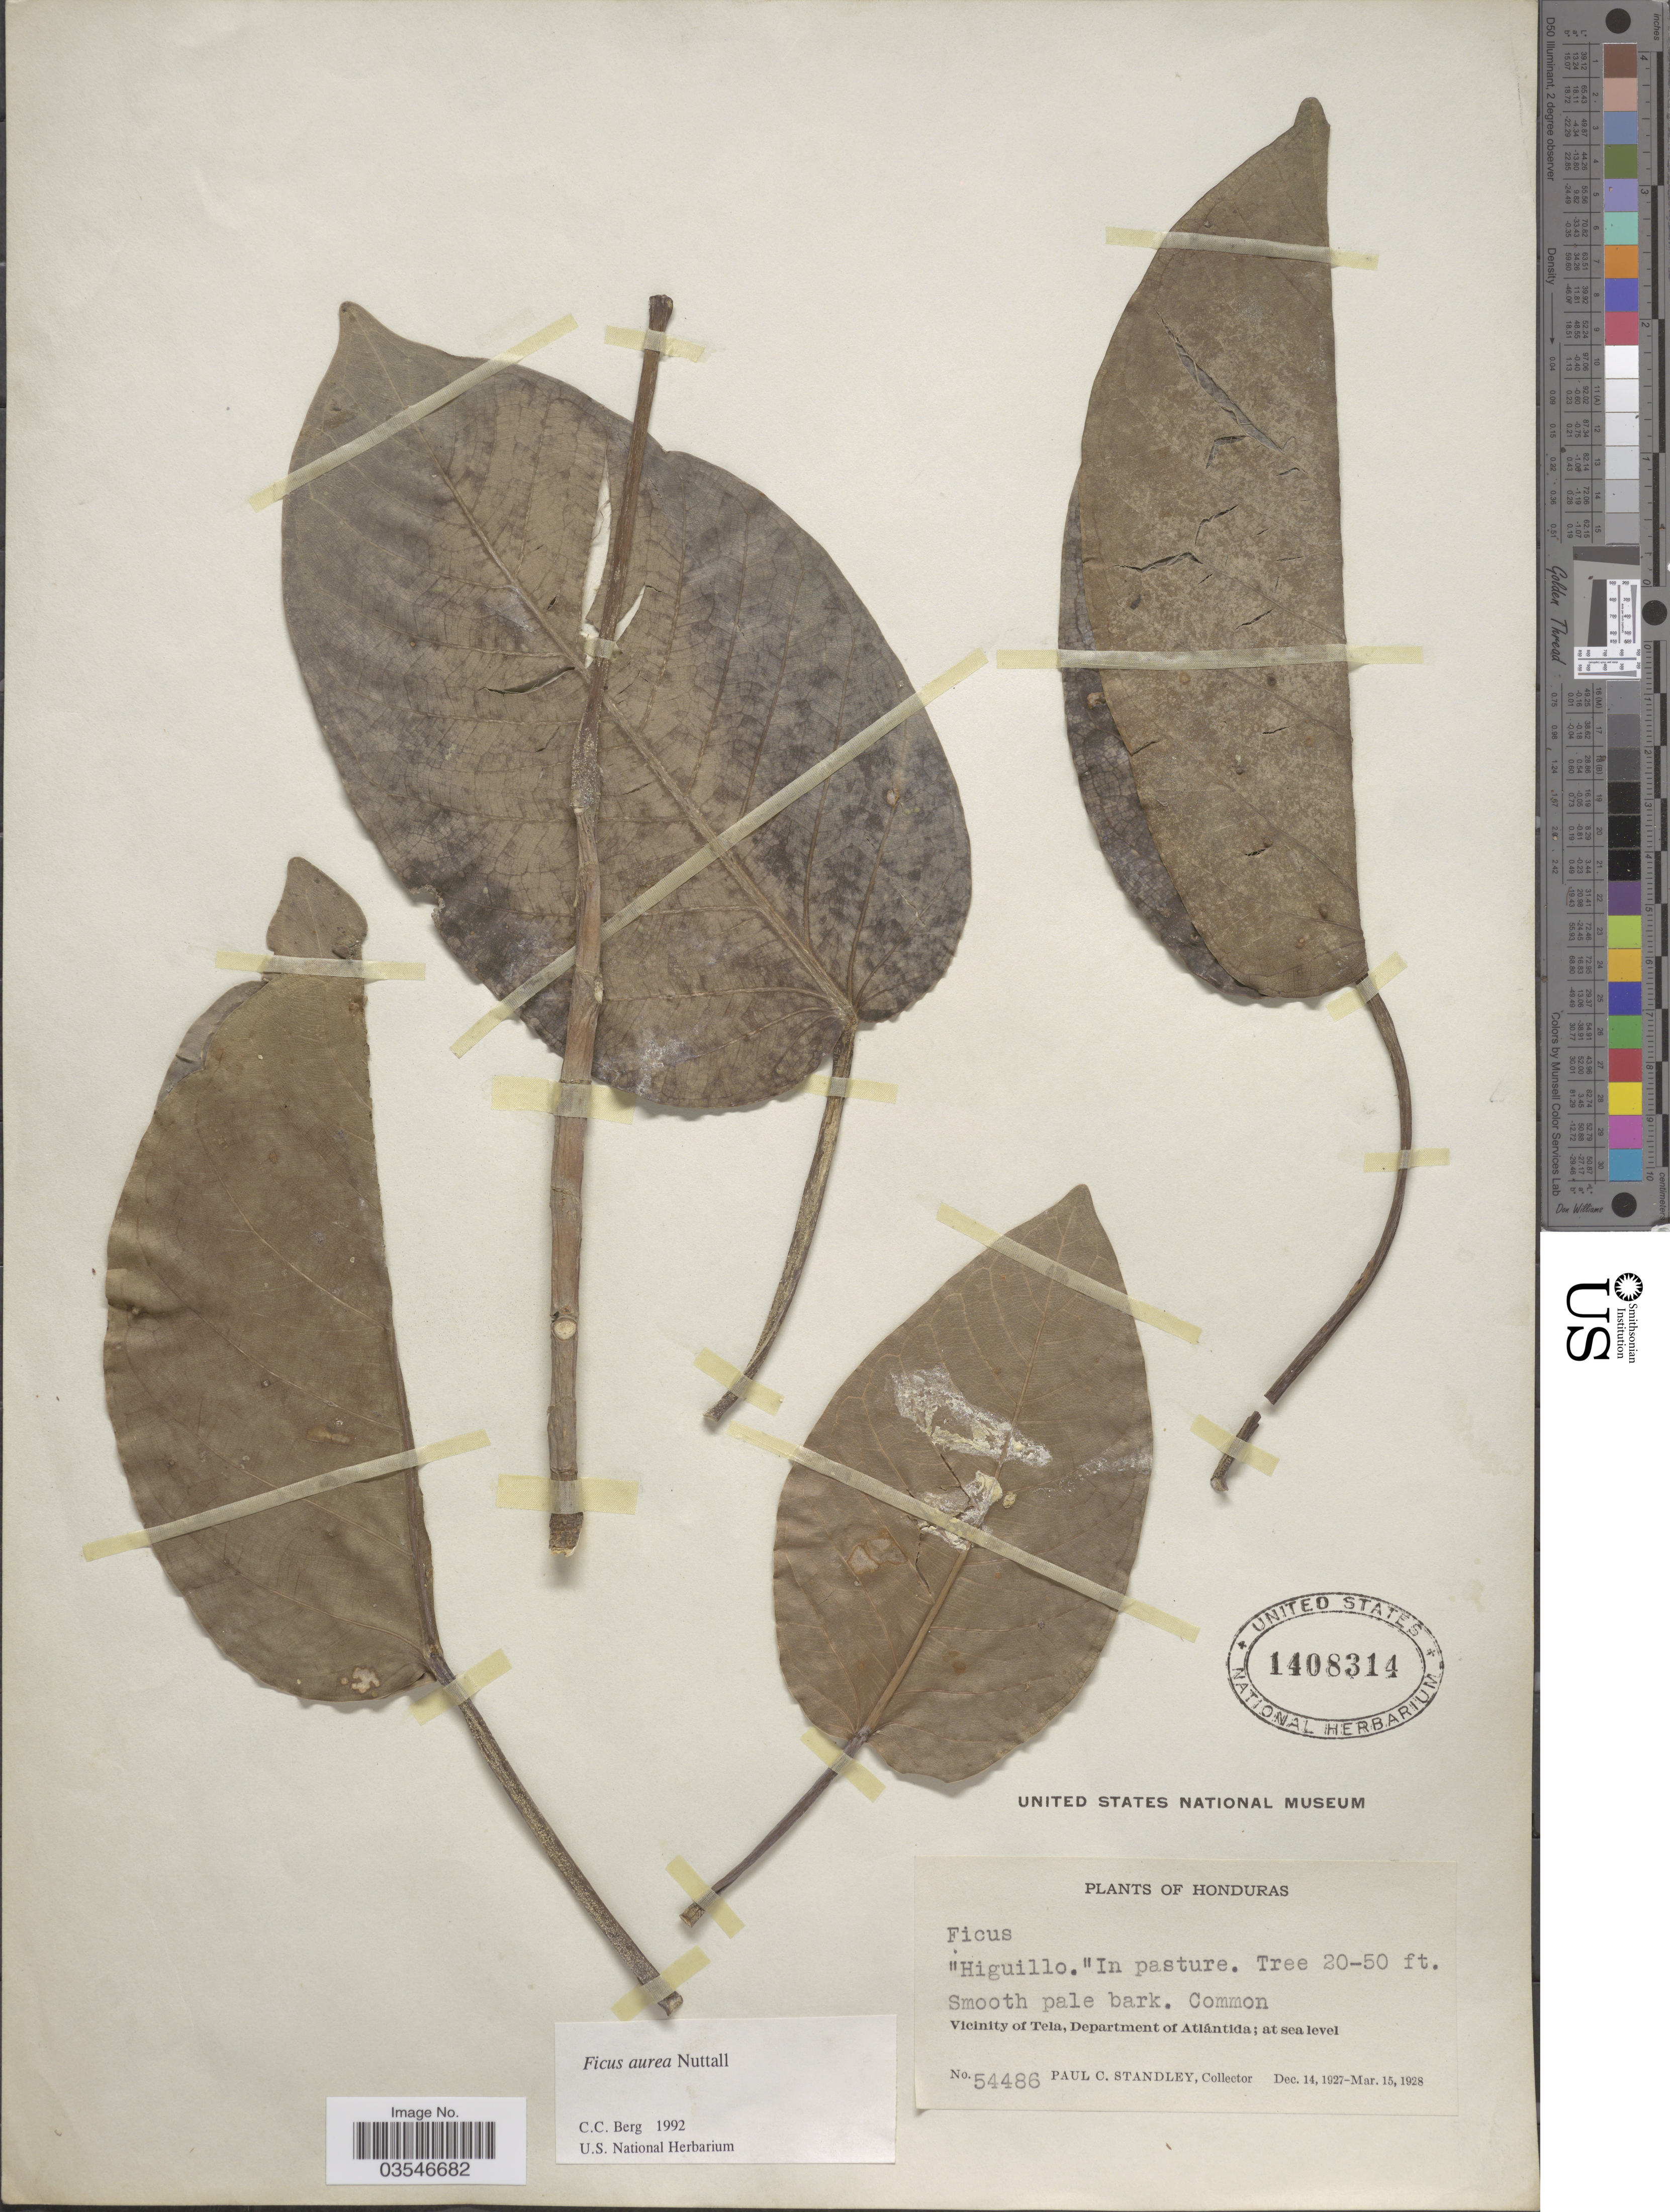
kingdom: Plantae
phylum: Tracheophyta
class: Magnoliopsida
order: Rosales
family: Moraceae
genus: Ficus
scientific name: Ficus aurea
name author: Nutt.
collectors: P. C. Standley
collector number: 54486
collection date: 1927-12-14/1928-03-15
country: Honduras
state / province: Atlantida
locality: Vicinity of Tela. Department of Atlántida.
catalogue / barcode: US 1408314